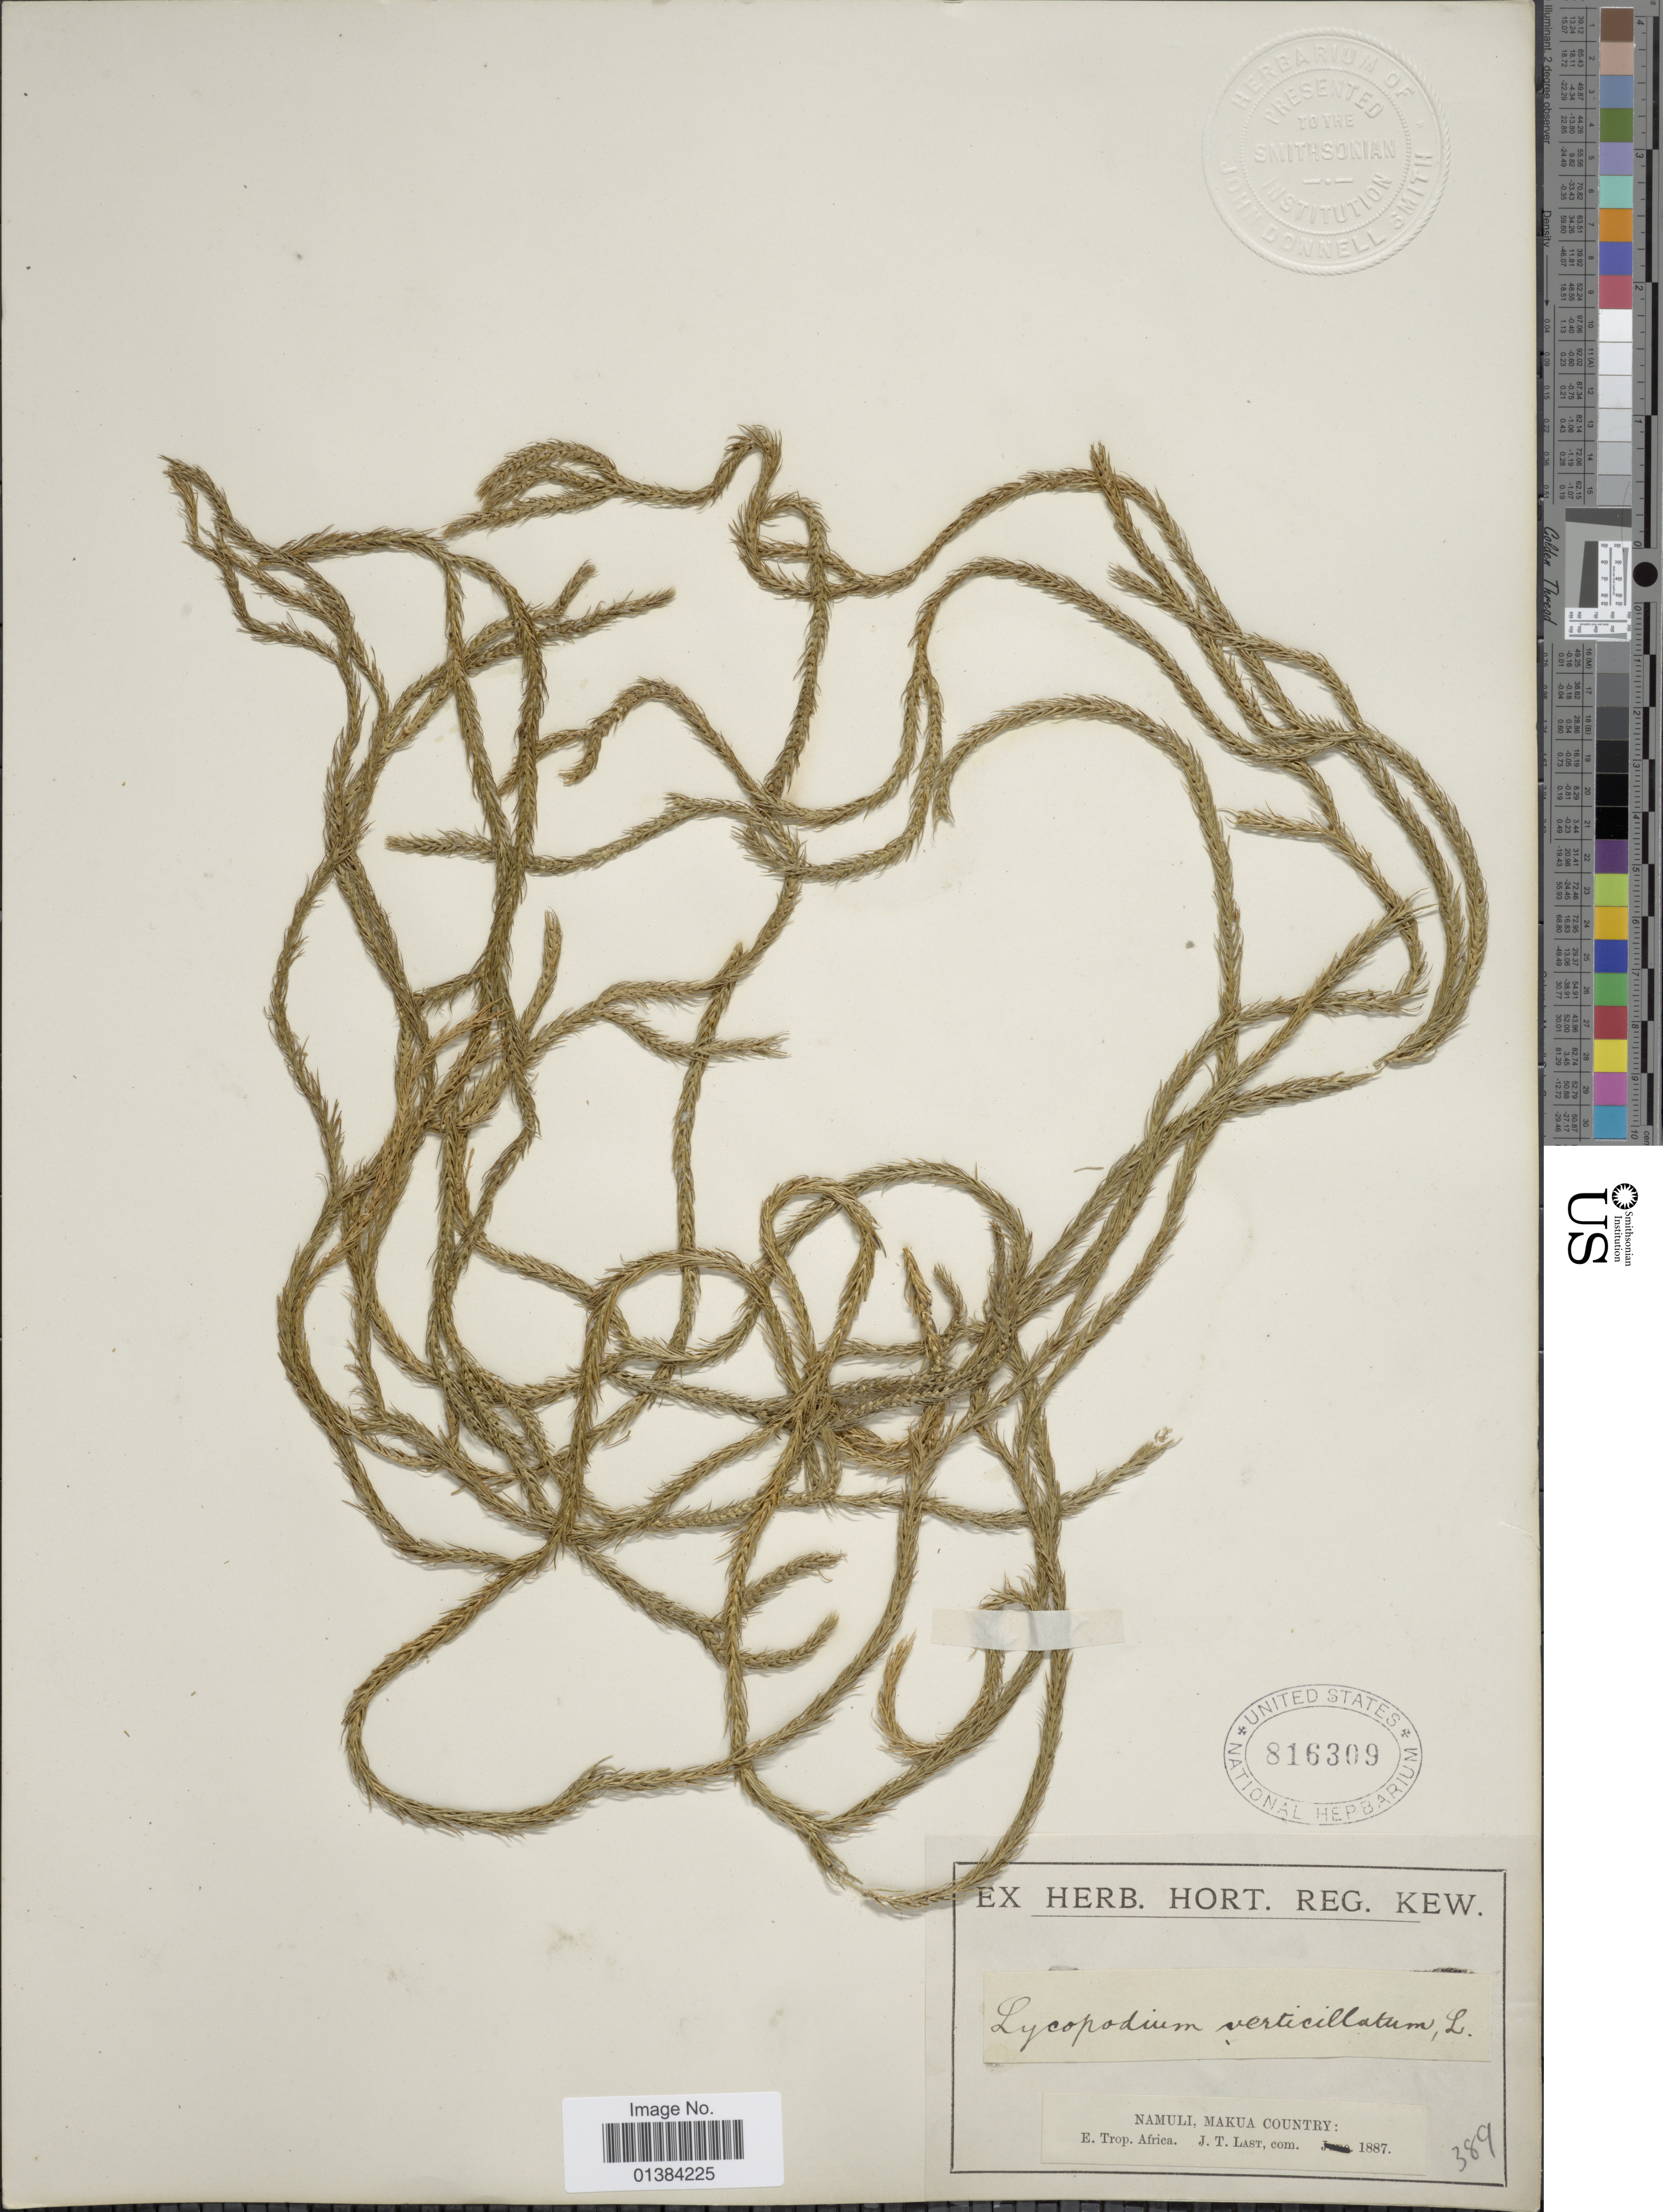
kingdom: Plantae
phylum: Tracheophyta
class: Lycopodiopsida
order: Lycopodiales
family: Lycopodiaceae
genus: Phlegmariurus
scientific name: Phlegmariurus verticillatus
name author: (L. f.) A. R. Field & Testo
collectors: ex herb. Hort. Reg. Kew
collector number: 389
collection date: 1887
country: Mozambique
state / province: Zambézia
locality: Namuli, Makua Country: E. Trop. Africa.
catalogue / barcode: US 816309